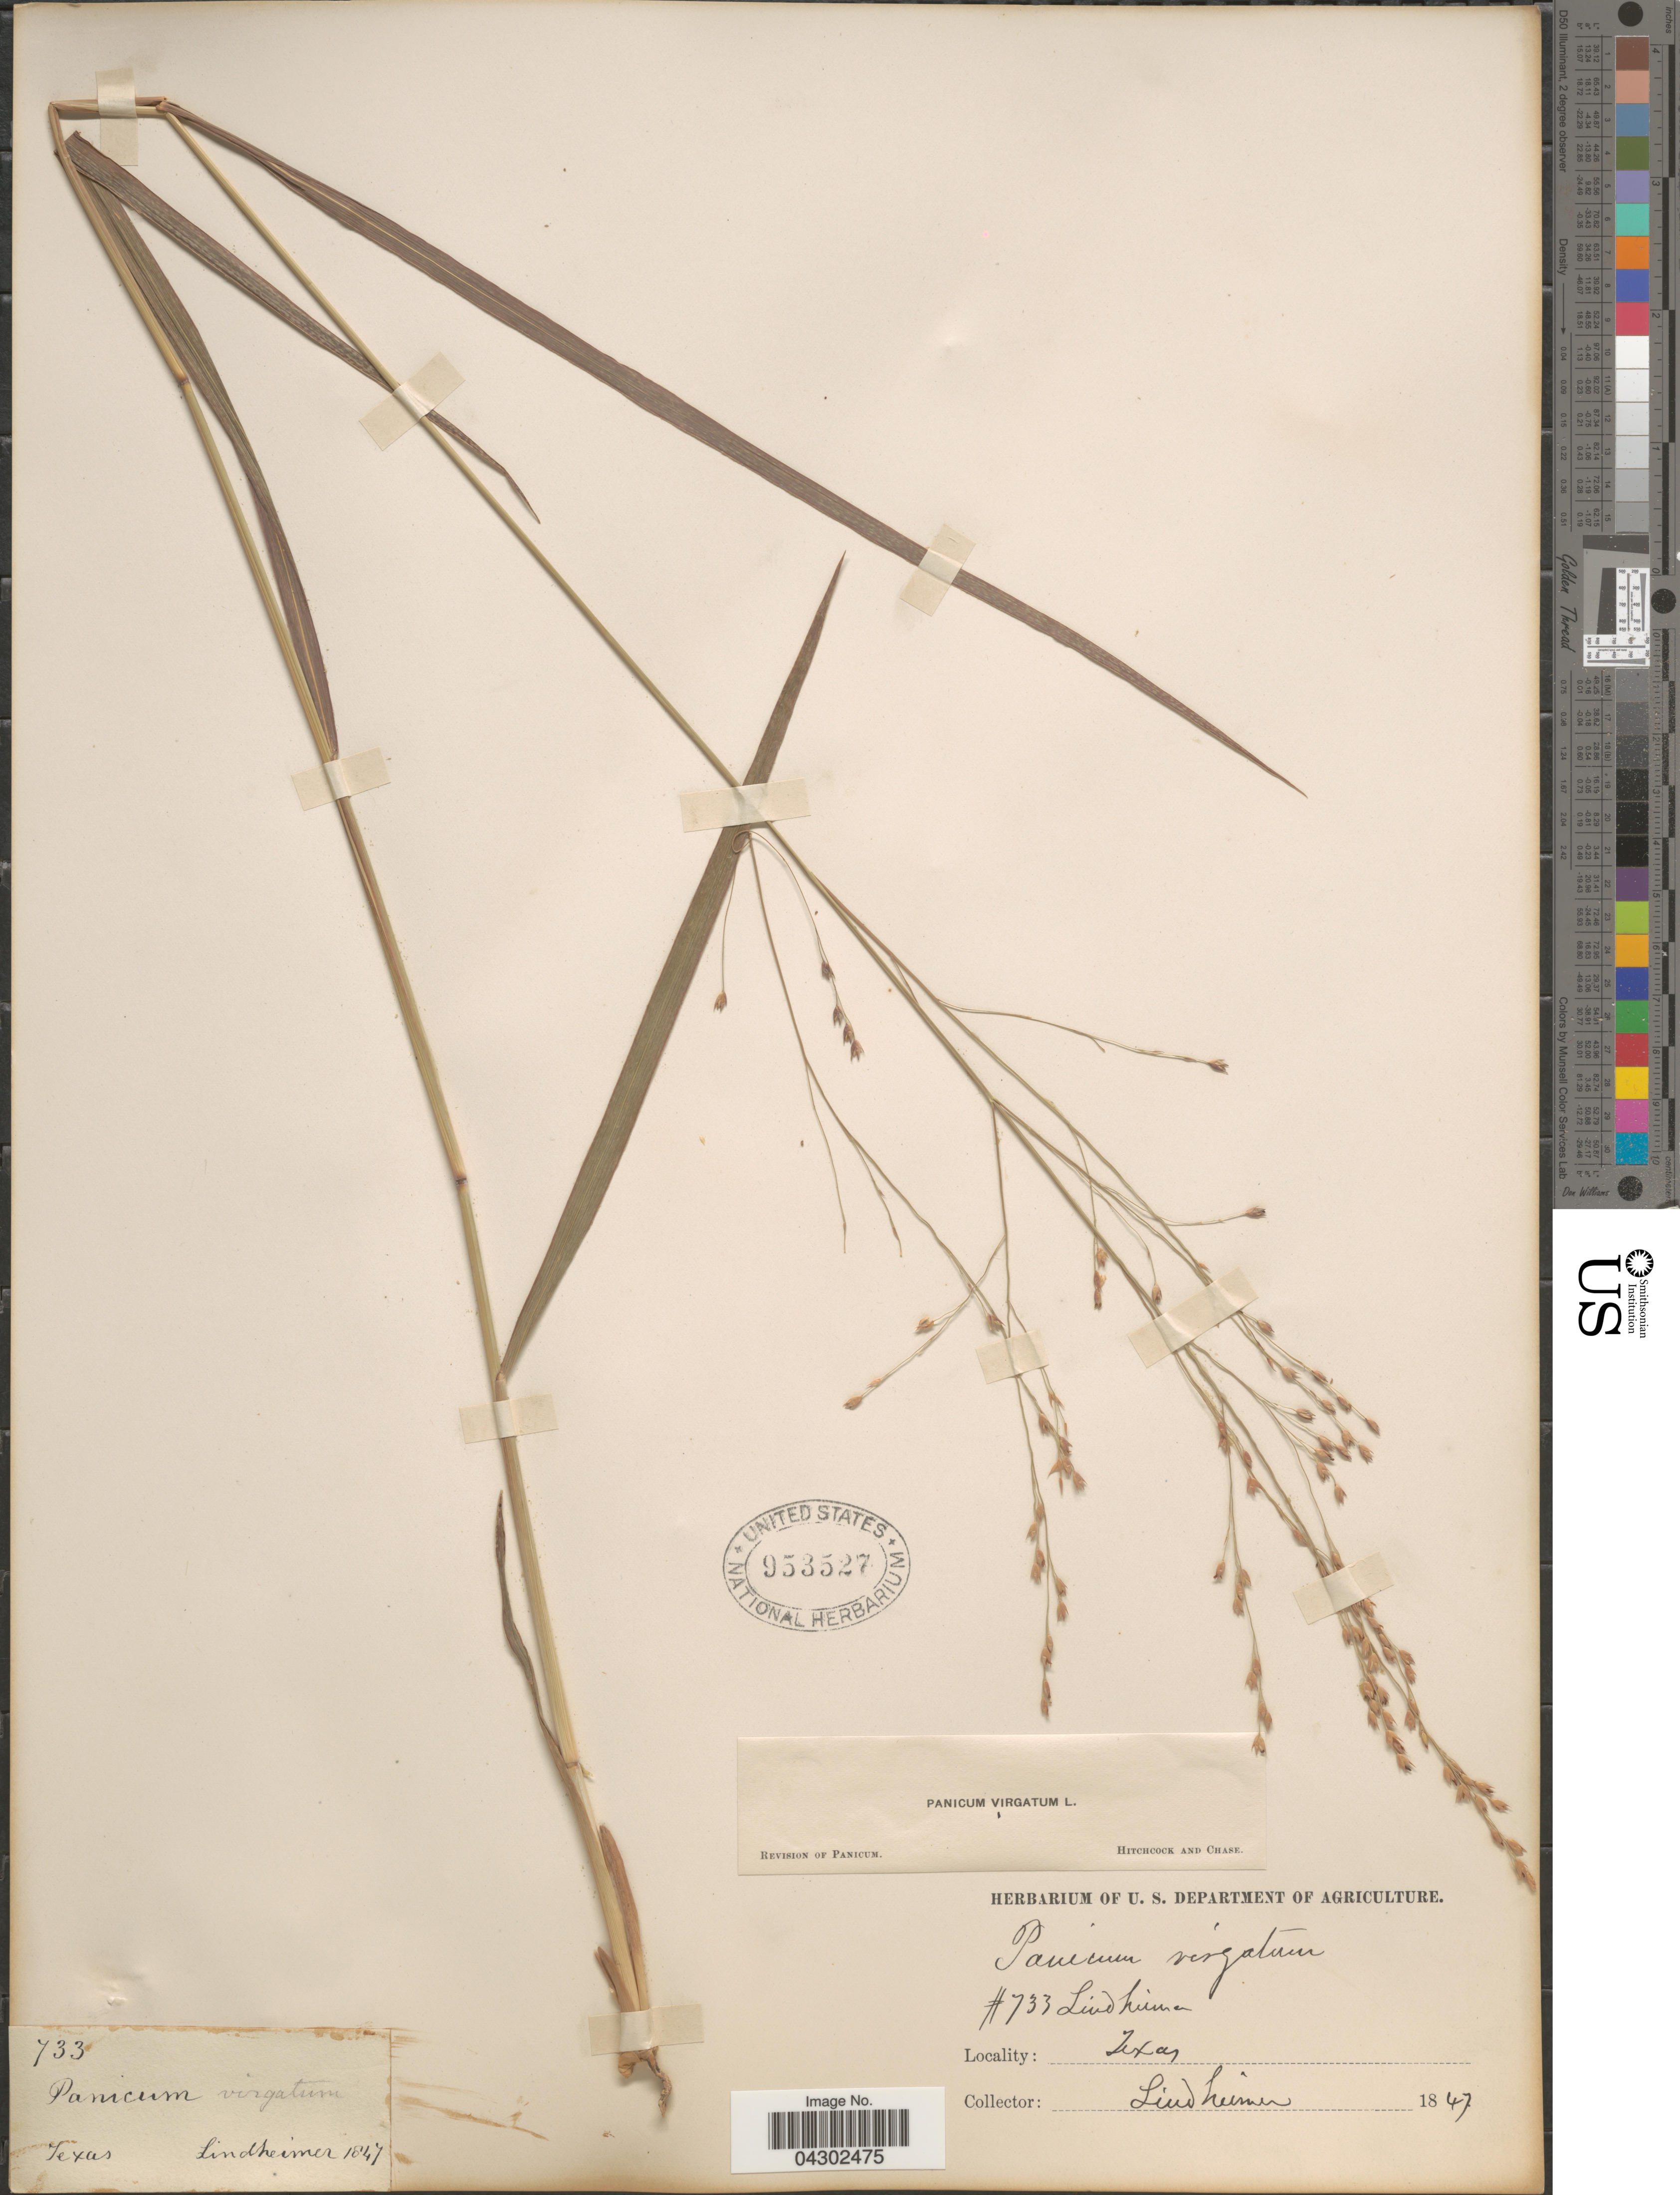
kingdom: Plantae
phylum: Tracheophyta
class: Liliopsida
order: Poales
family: Poaceae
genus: Panicum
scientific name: Panicum virgatum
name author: L.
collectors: -. Lindheimer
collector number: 733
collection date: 1847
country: United States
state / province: Texas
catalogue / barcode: US 953527